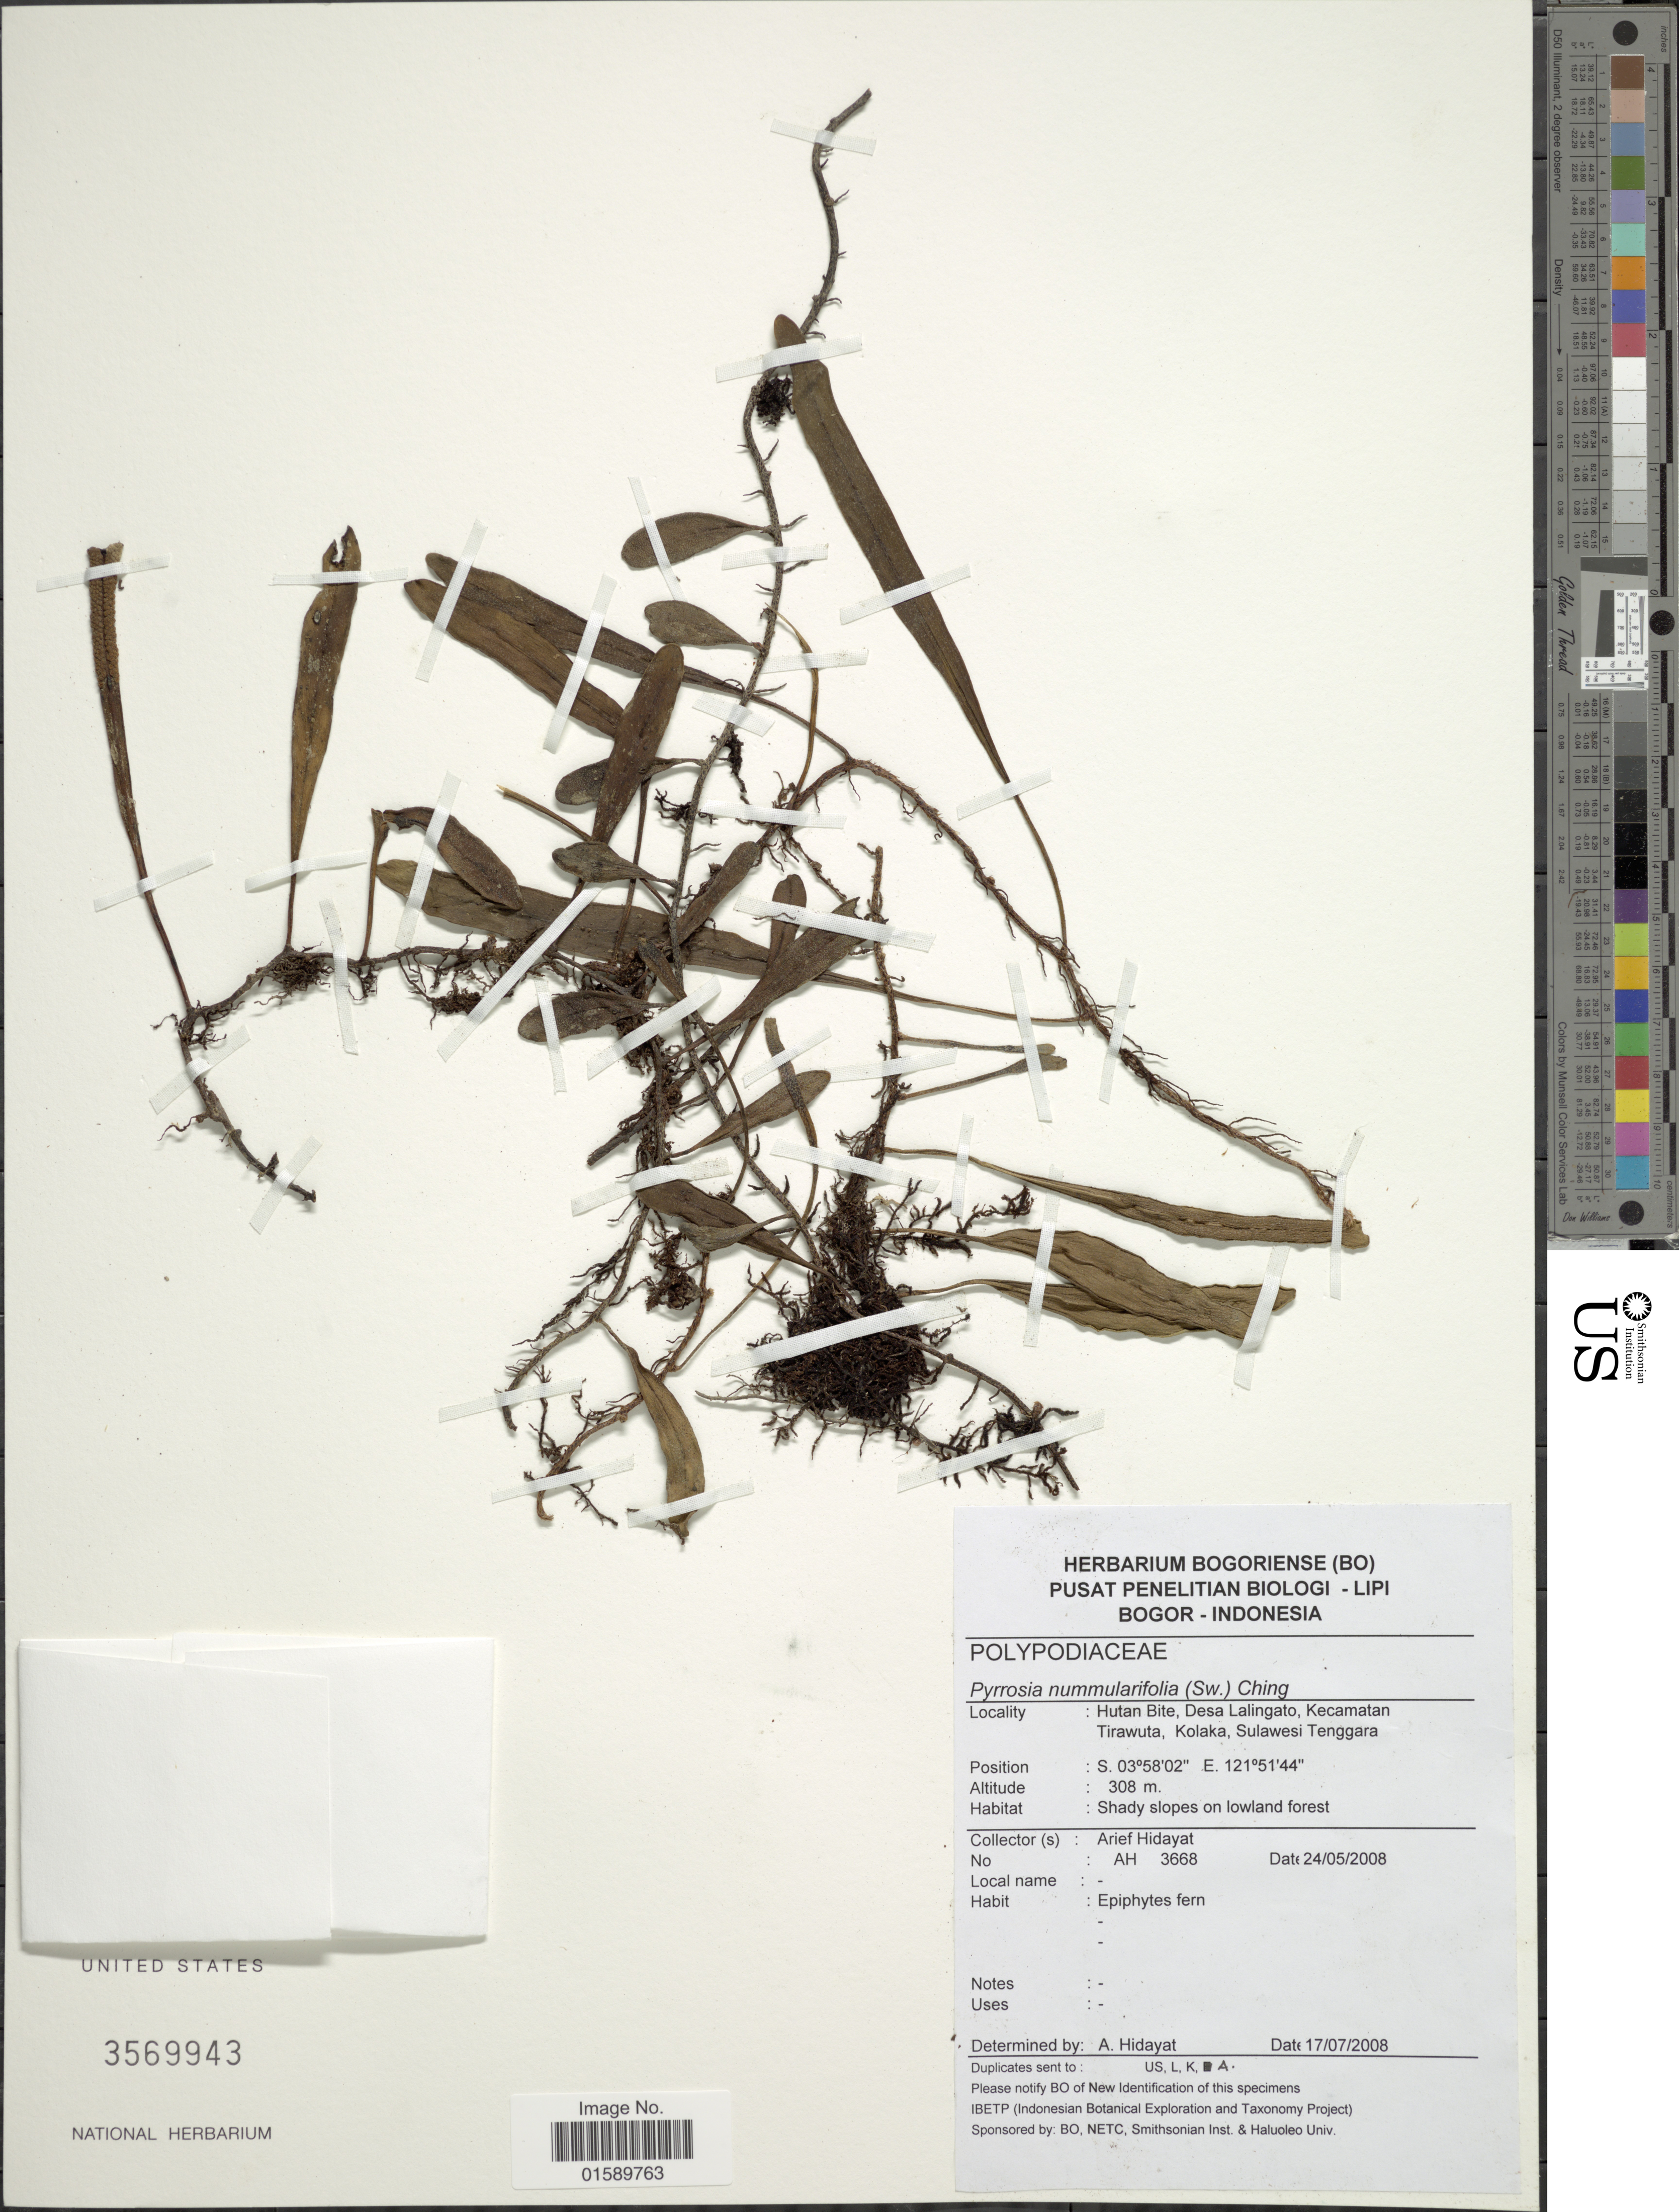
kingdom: Plantae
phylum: Tracheophyta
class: Polypodiopsida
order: Polypodiales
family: Polypodiaceae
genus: Pyrrosia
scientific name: Pyrrosia nummularifolia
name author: (Sw.) Ching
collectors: A. Hidayat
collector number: AH 3668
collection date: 2008-05-24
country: Indonesia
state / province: Sulawesi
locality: Hutan Bite, Desa Lalingato, Kecamatan, Tirawutam Kolaka, Sulawesi Tenggara.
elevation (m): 308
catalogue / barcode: US 3569943